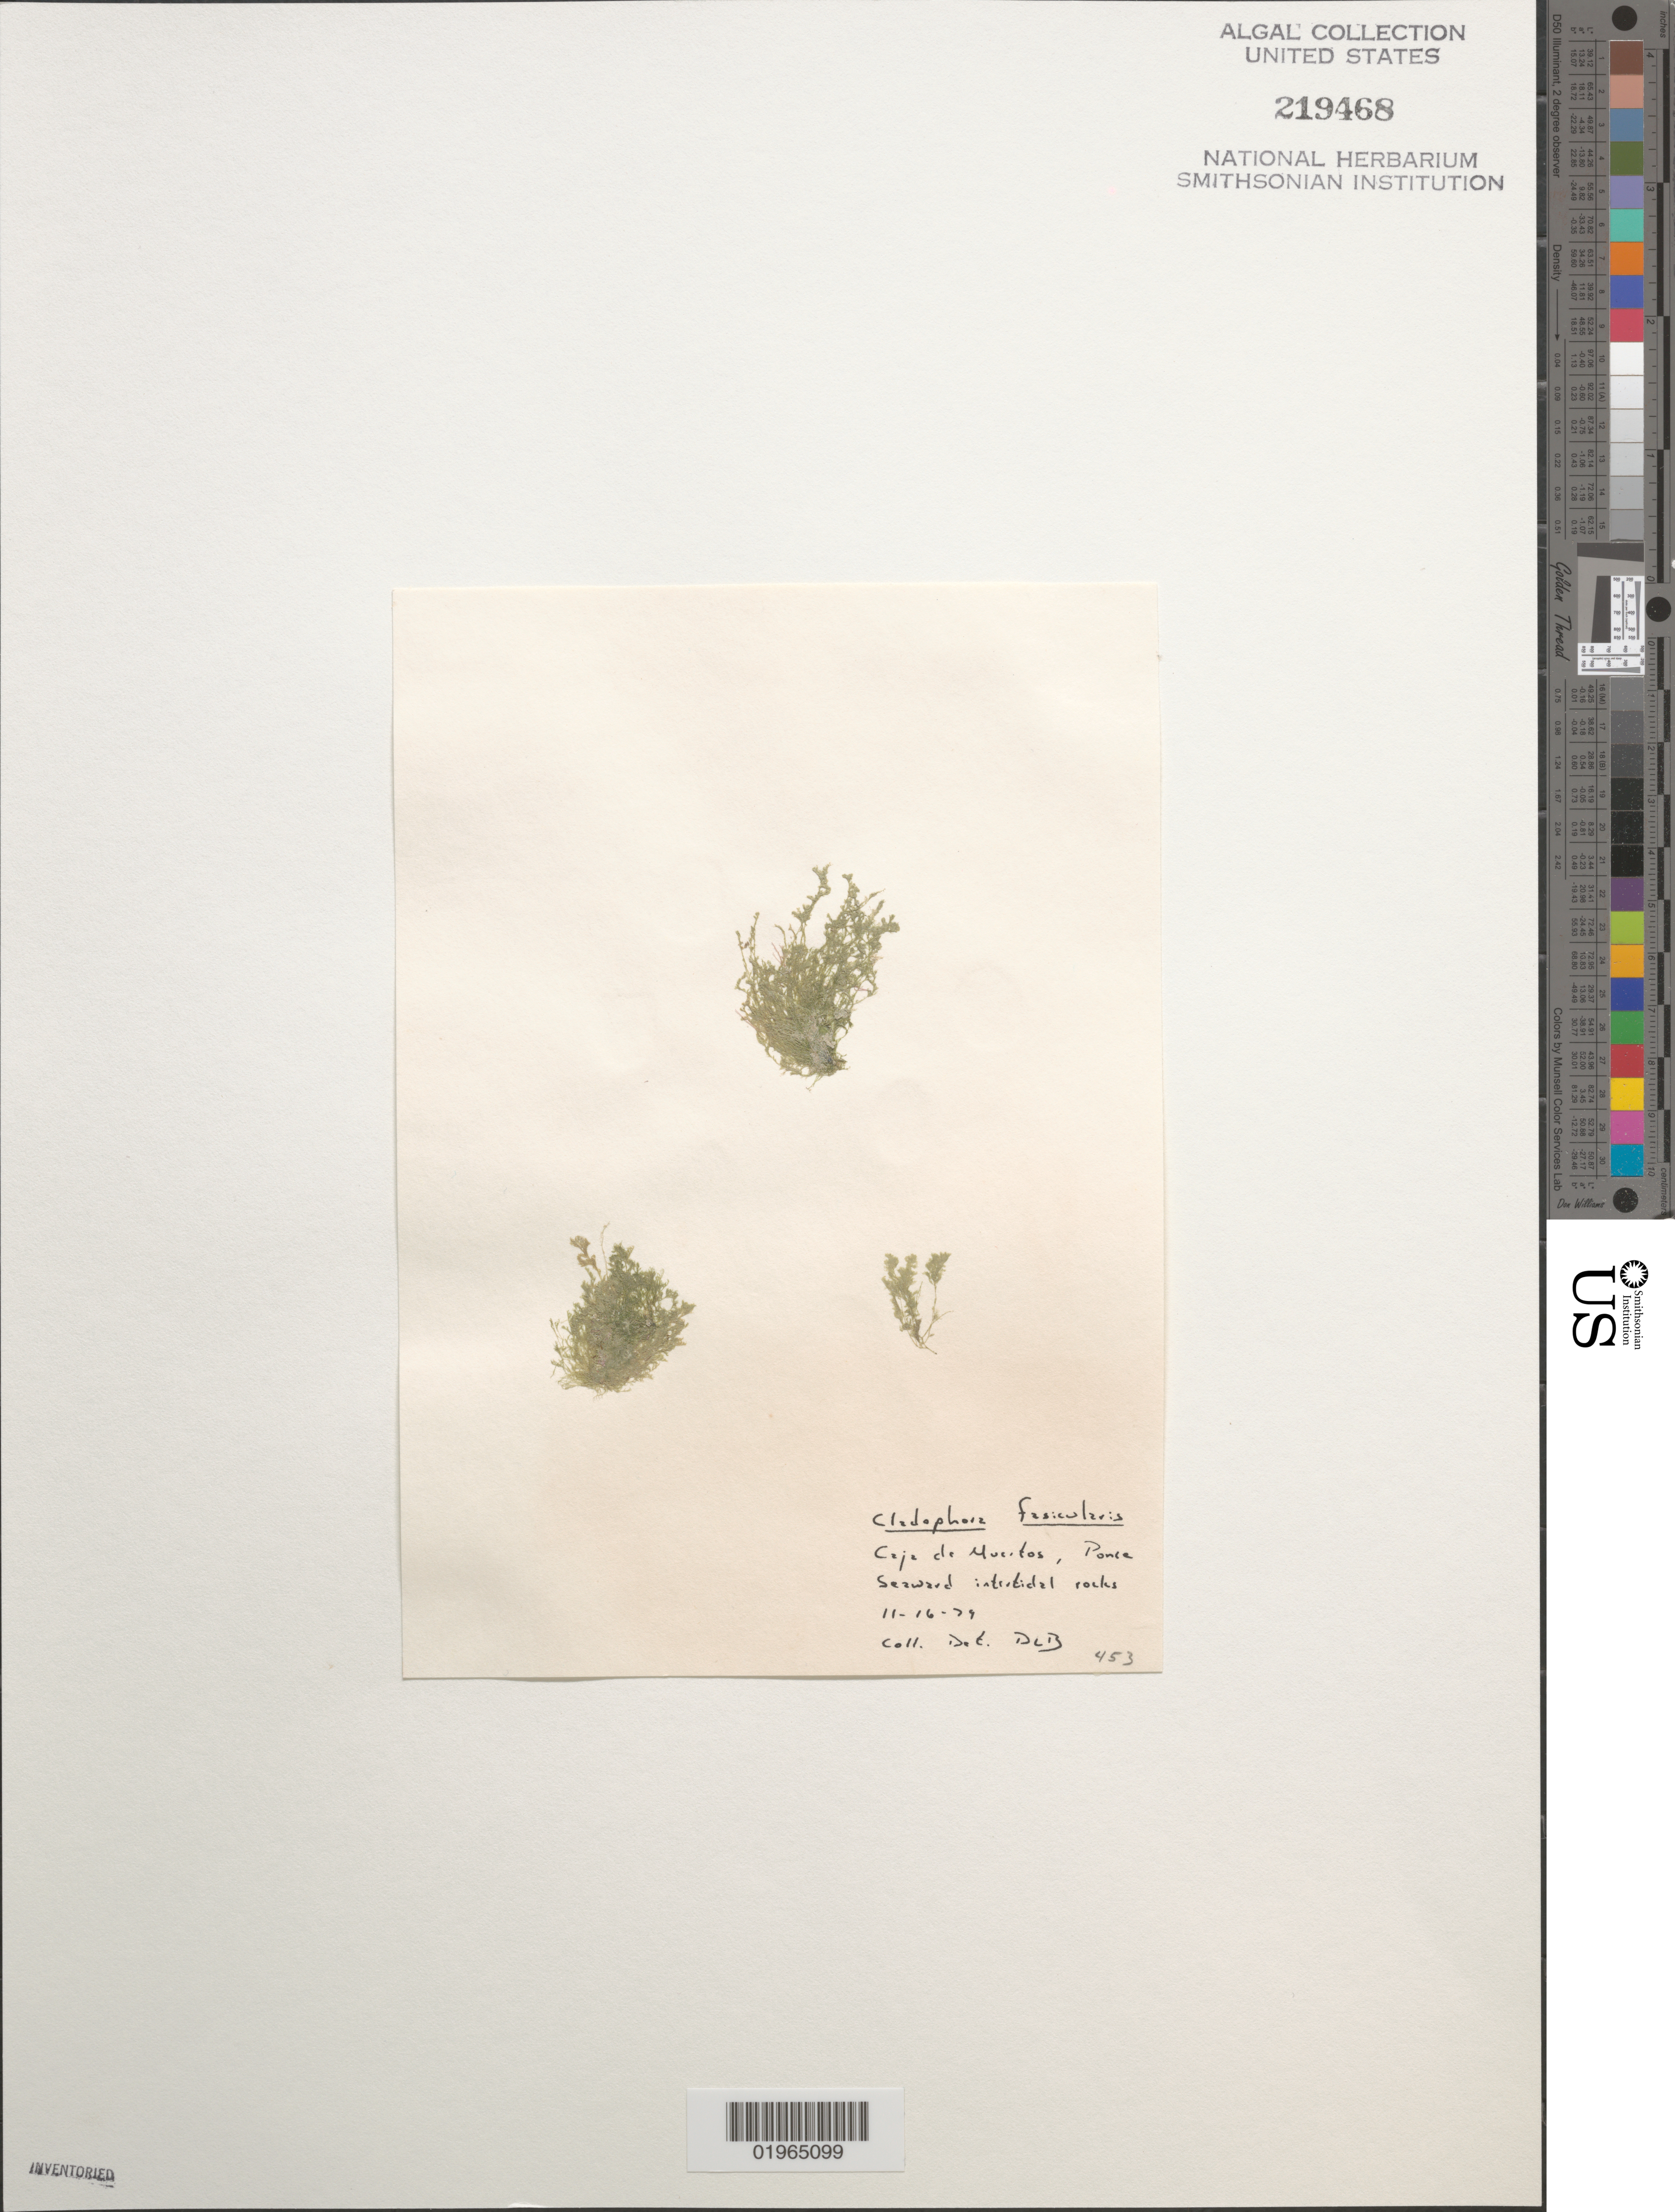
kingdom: Plantae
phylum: Chlorophyta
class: Ulvophyceae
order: Ulvales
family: Ulvaceae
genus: Ulva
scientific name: Ulva linza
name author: L.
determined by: Algae name updating Project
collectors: D.L. Ballantine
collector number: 453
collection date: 1979-11-16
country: Puerto Rico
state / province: Ponce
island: Caja de Muertos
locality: Seaward intertidal rocks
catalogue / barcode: US 219468